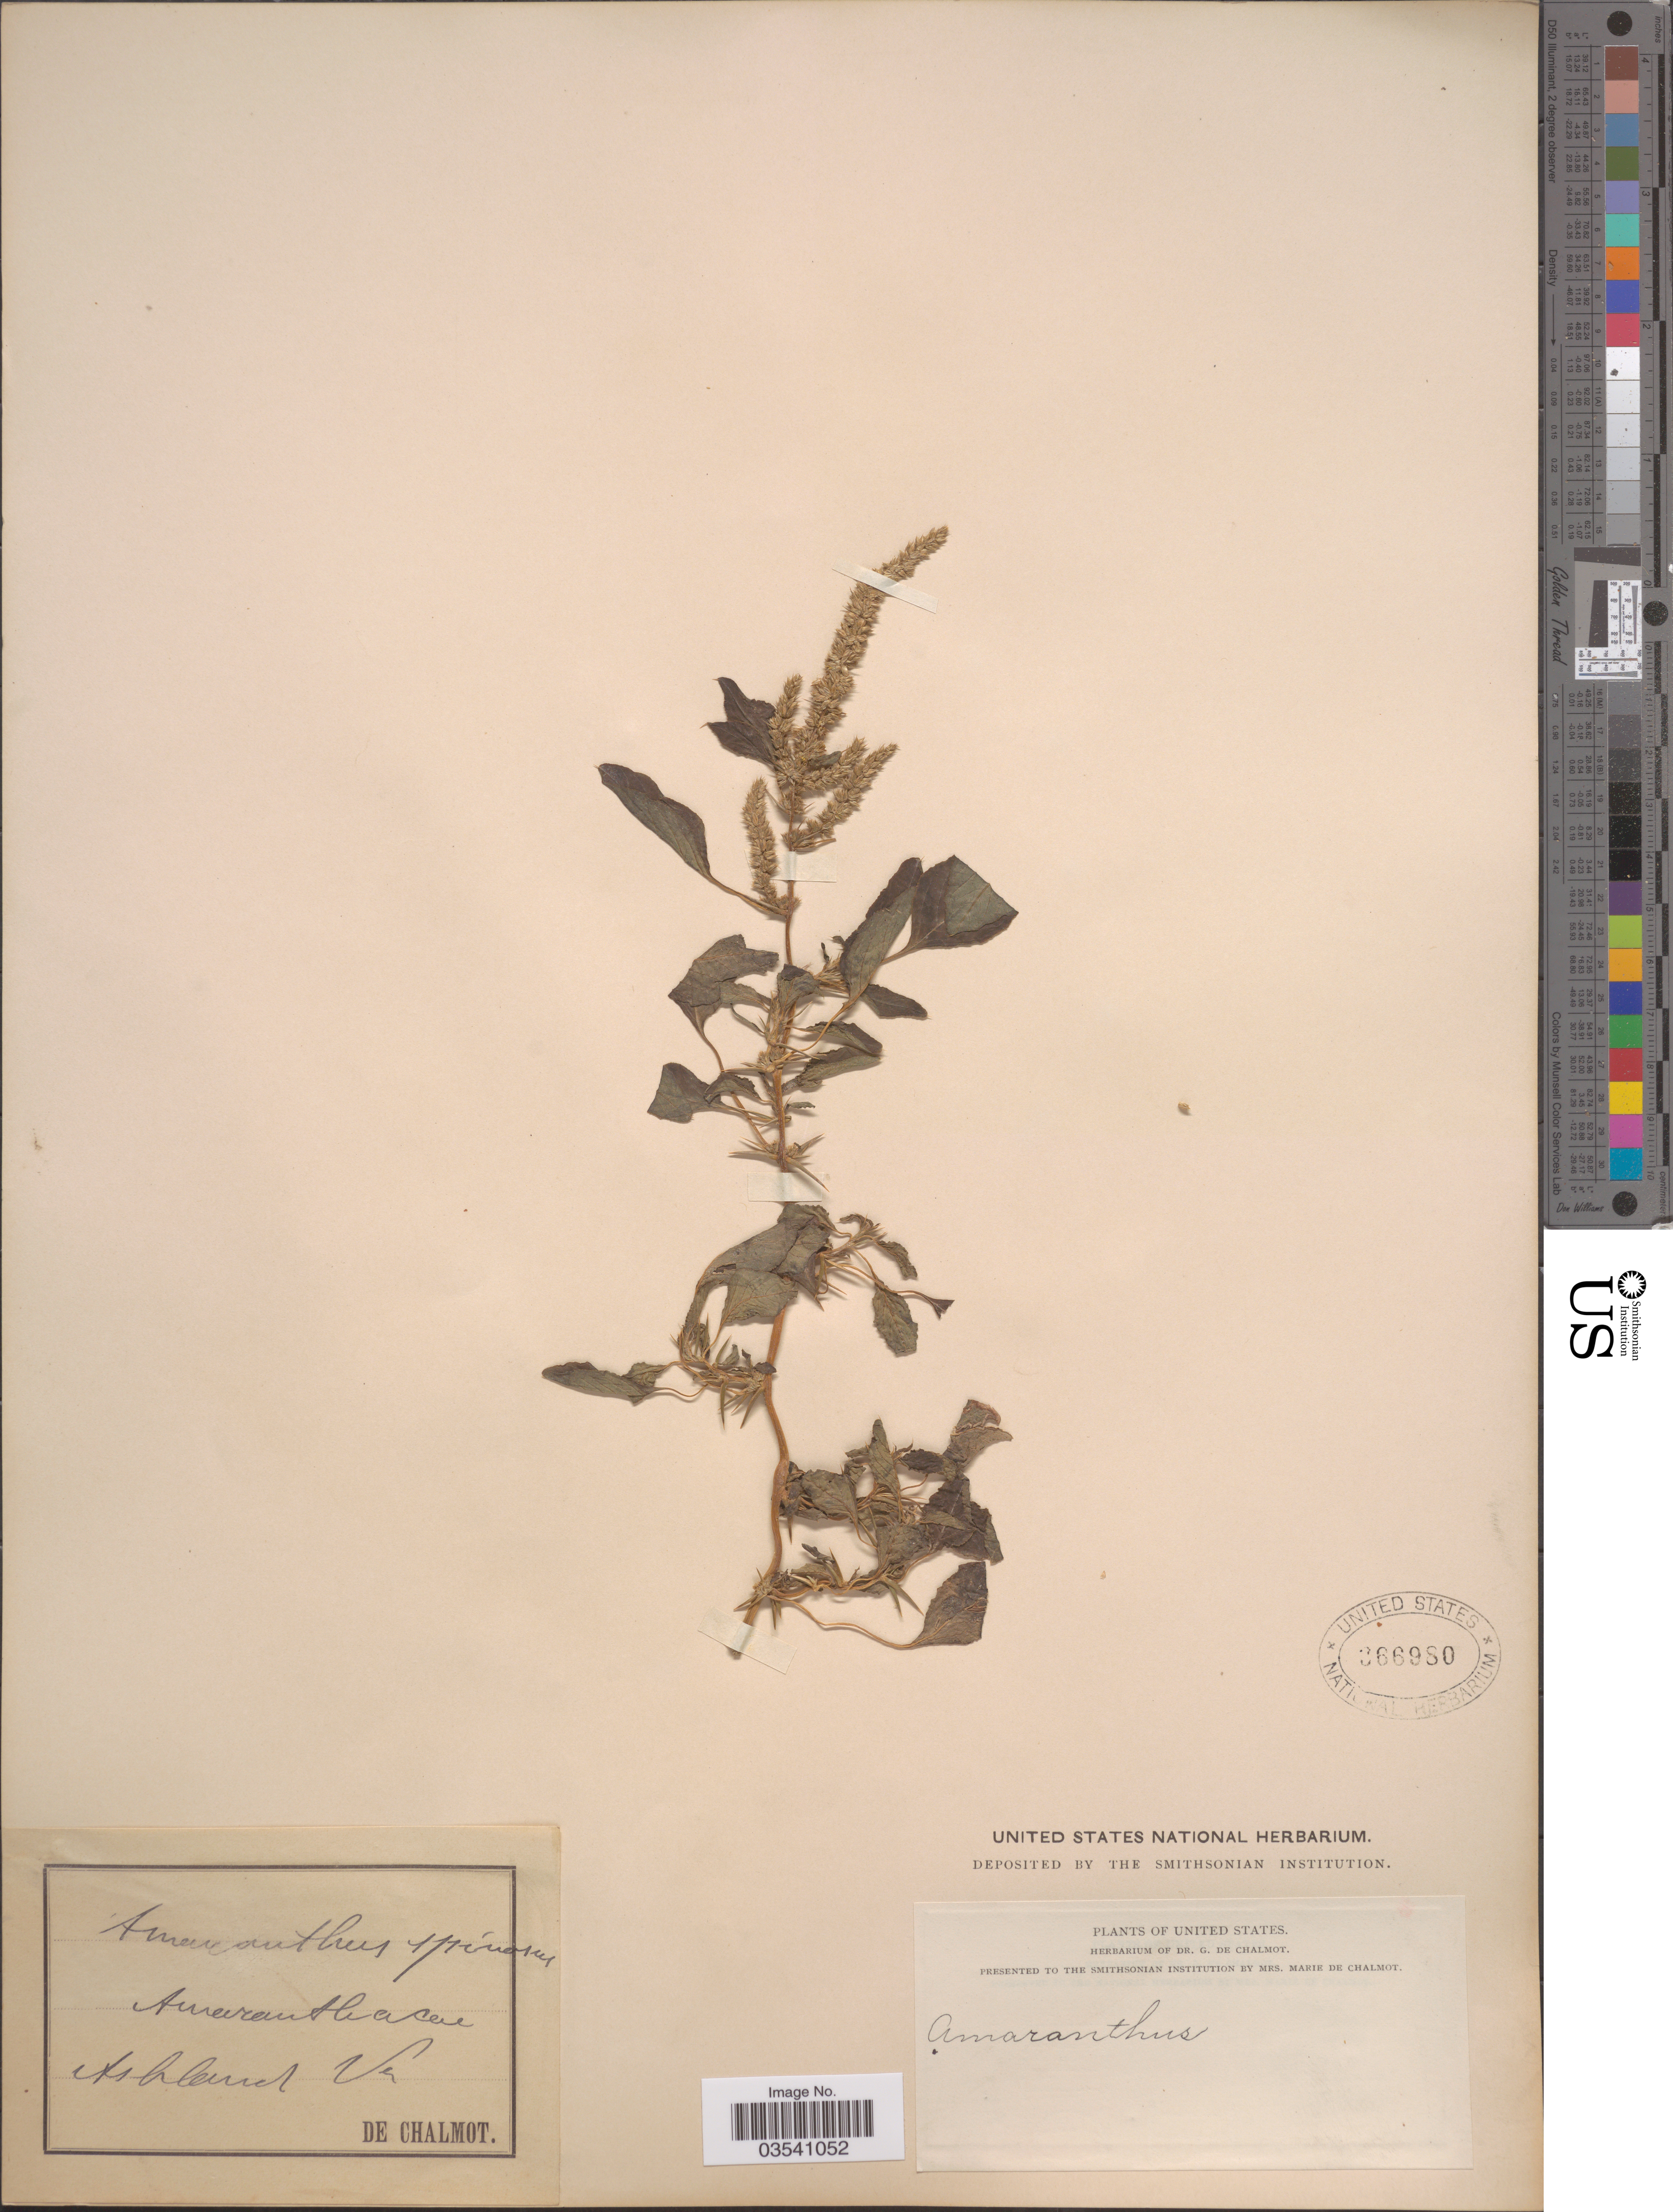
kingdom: Plantae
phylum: Tracheophyta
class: Magnoliopsida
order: Caryophyllales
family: Amaranthaceae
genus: Amaranthus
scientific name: Amaranthus spinosus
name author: L.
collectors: G. de Chalmot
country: United States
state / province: Virginia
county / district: Hanover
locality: Ashland.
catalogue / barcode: US 366980